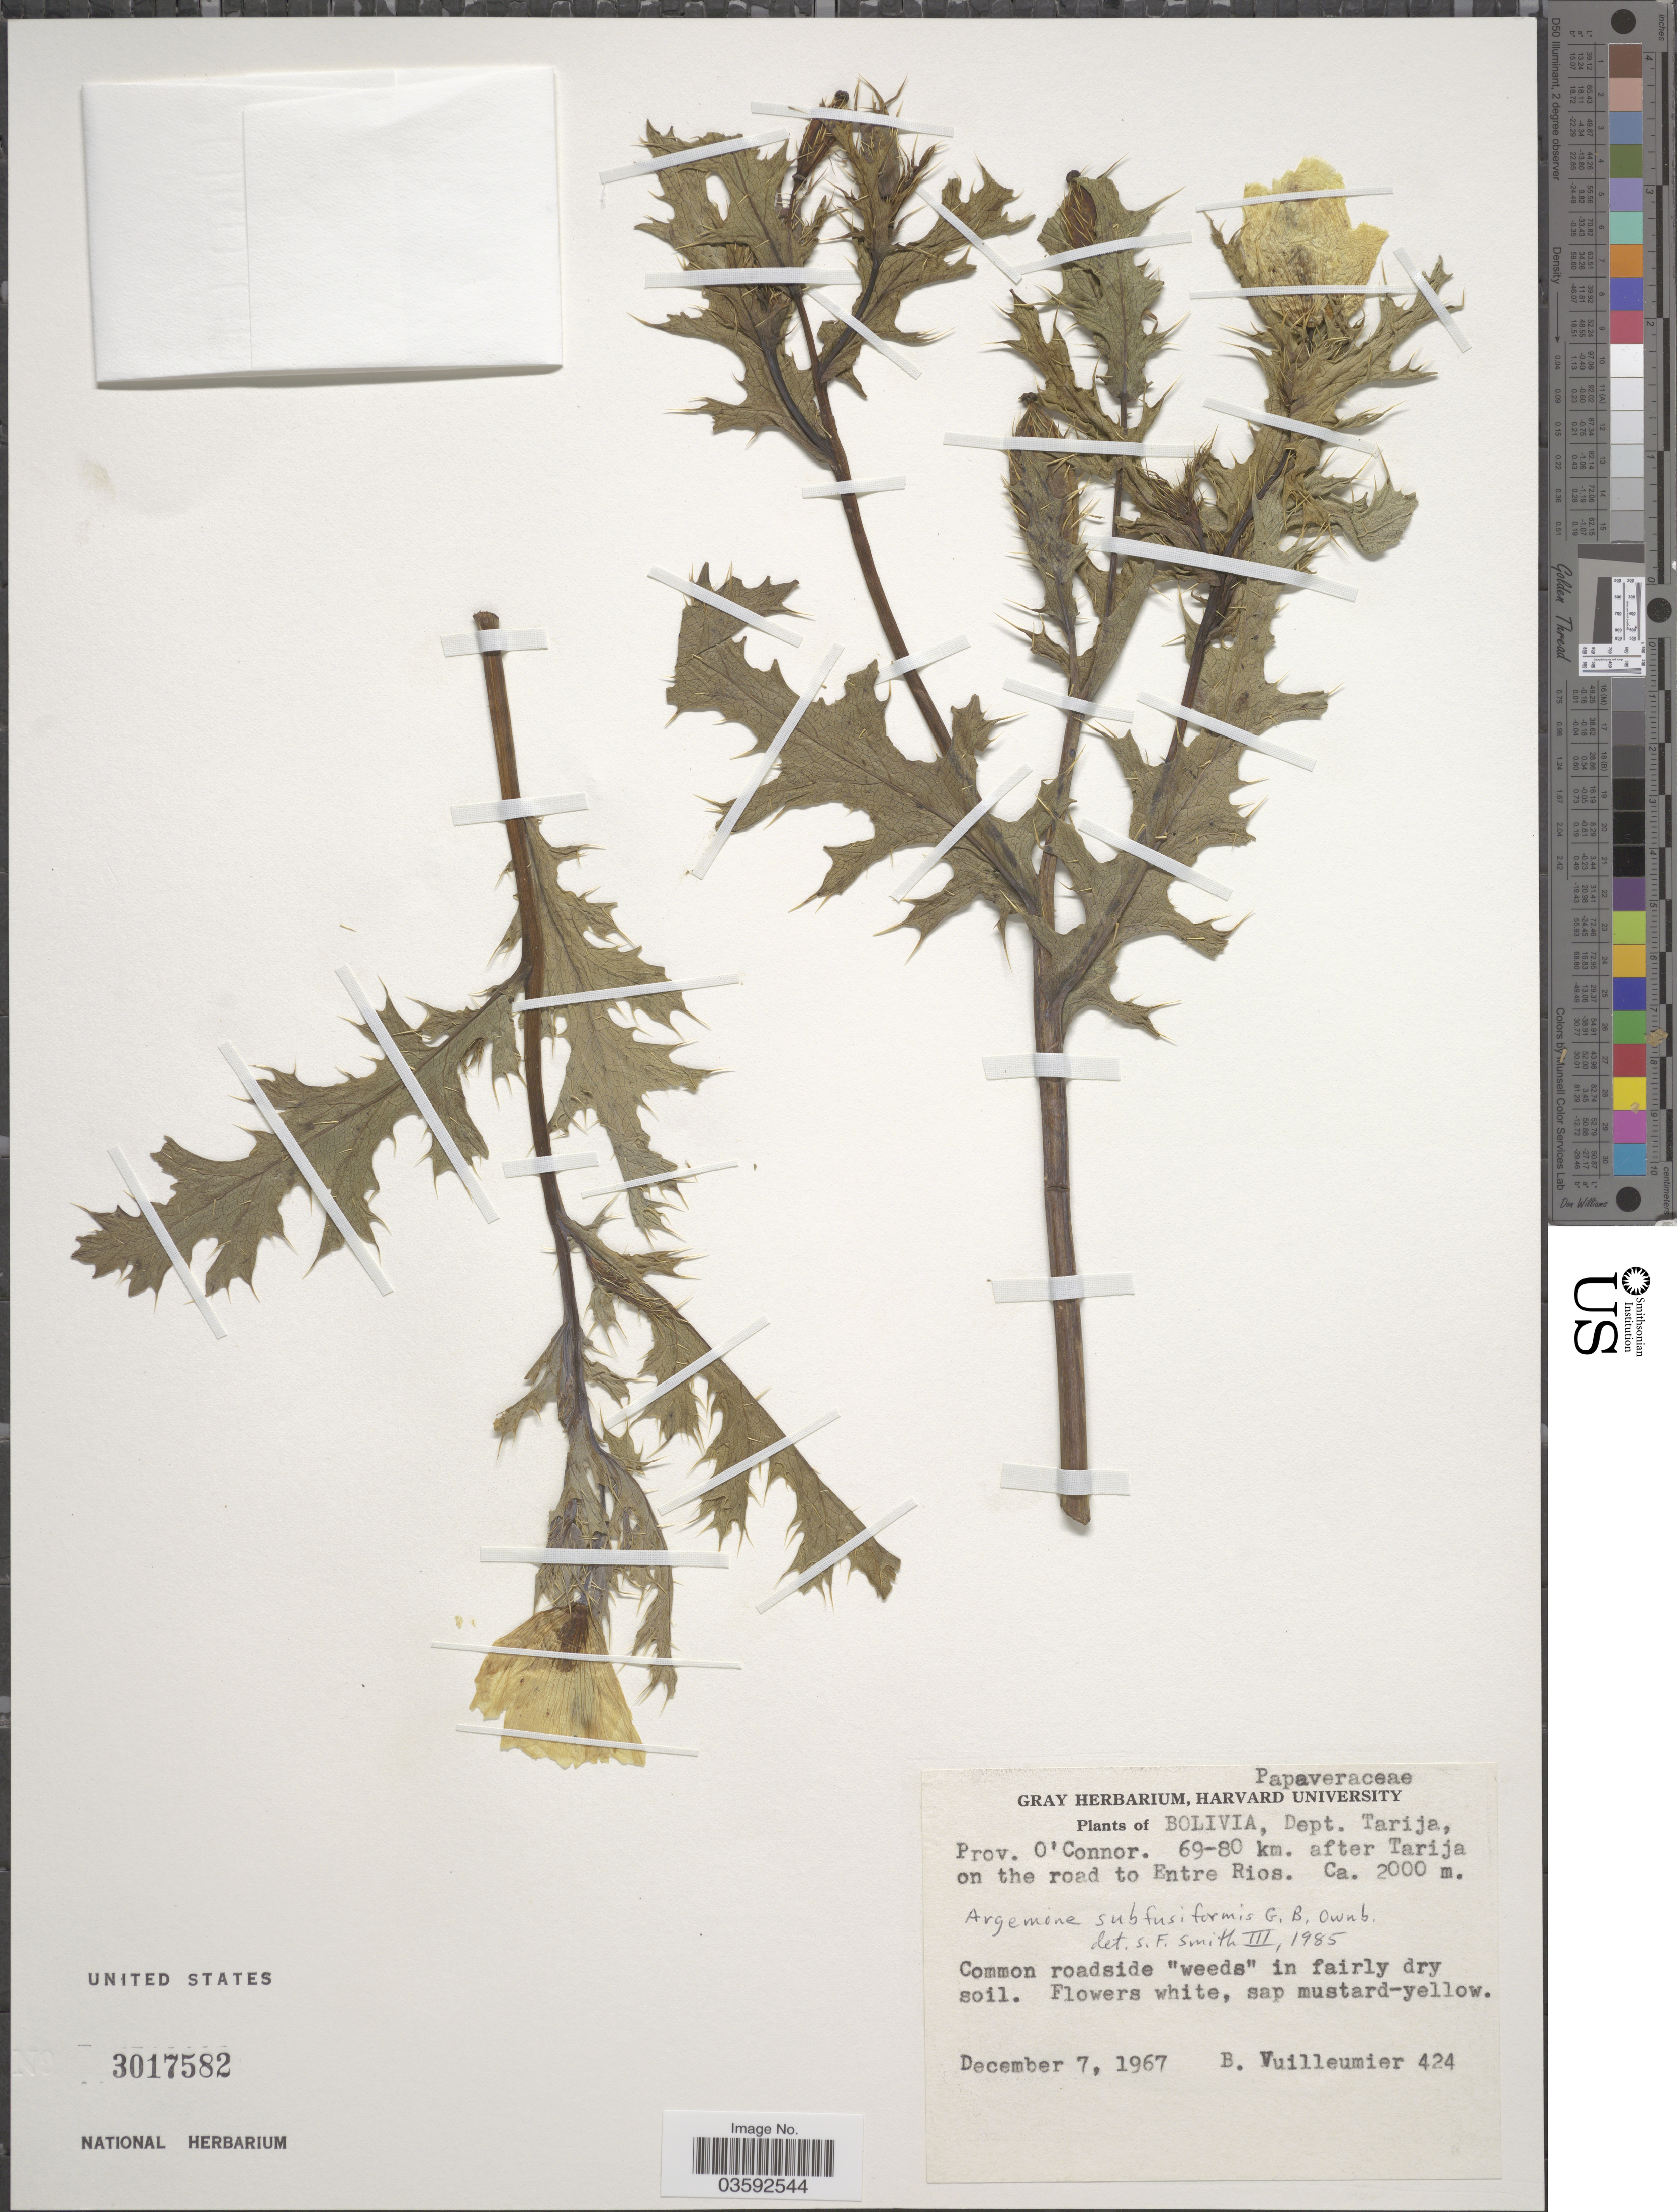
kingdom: Plantae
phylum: Tracheophyta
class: Magnoliopsida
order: Ranunculales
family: Papaveraceae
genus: Argemone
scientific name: Argemone subfusiformis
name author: G.B. Ownbey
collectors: B. Vuilleumier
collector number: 424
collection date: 1967-12-07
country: Bolivia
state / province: Tarija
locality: Dept. Tarija. Prov. O'Connor. 69-80 km. after Tarija on the road to Entre Rios.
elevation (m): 2000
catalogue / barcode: US 3017582